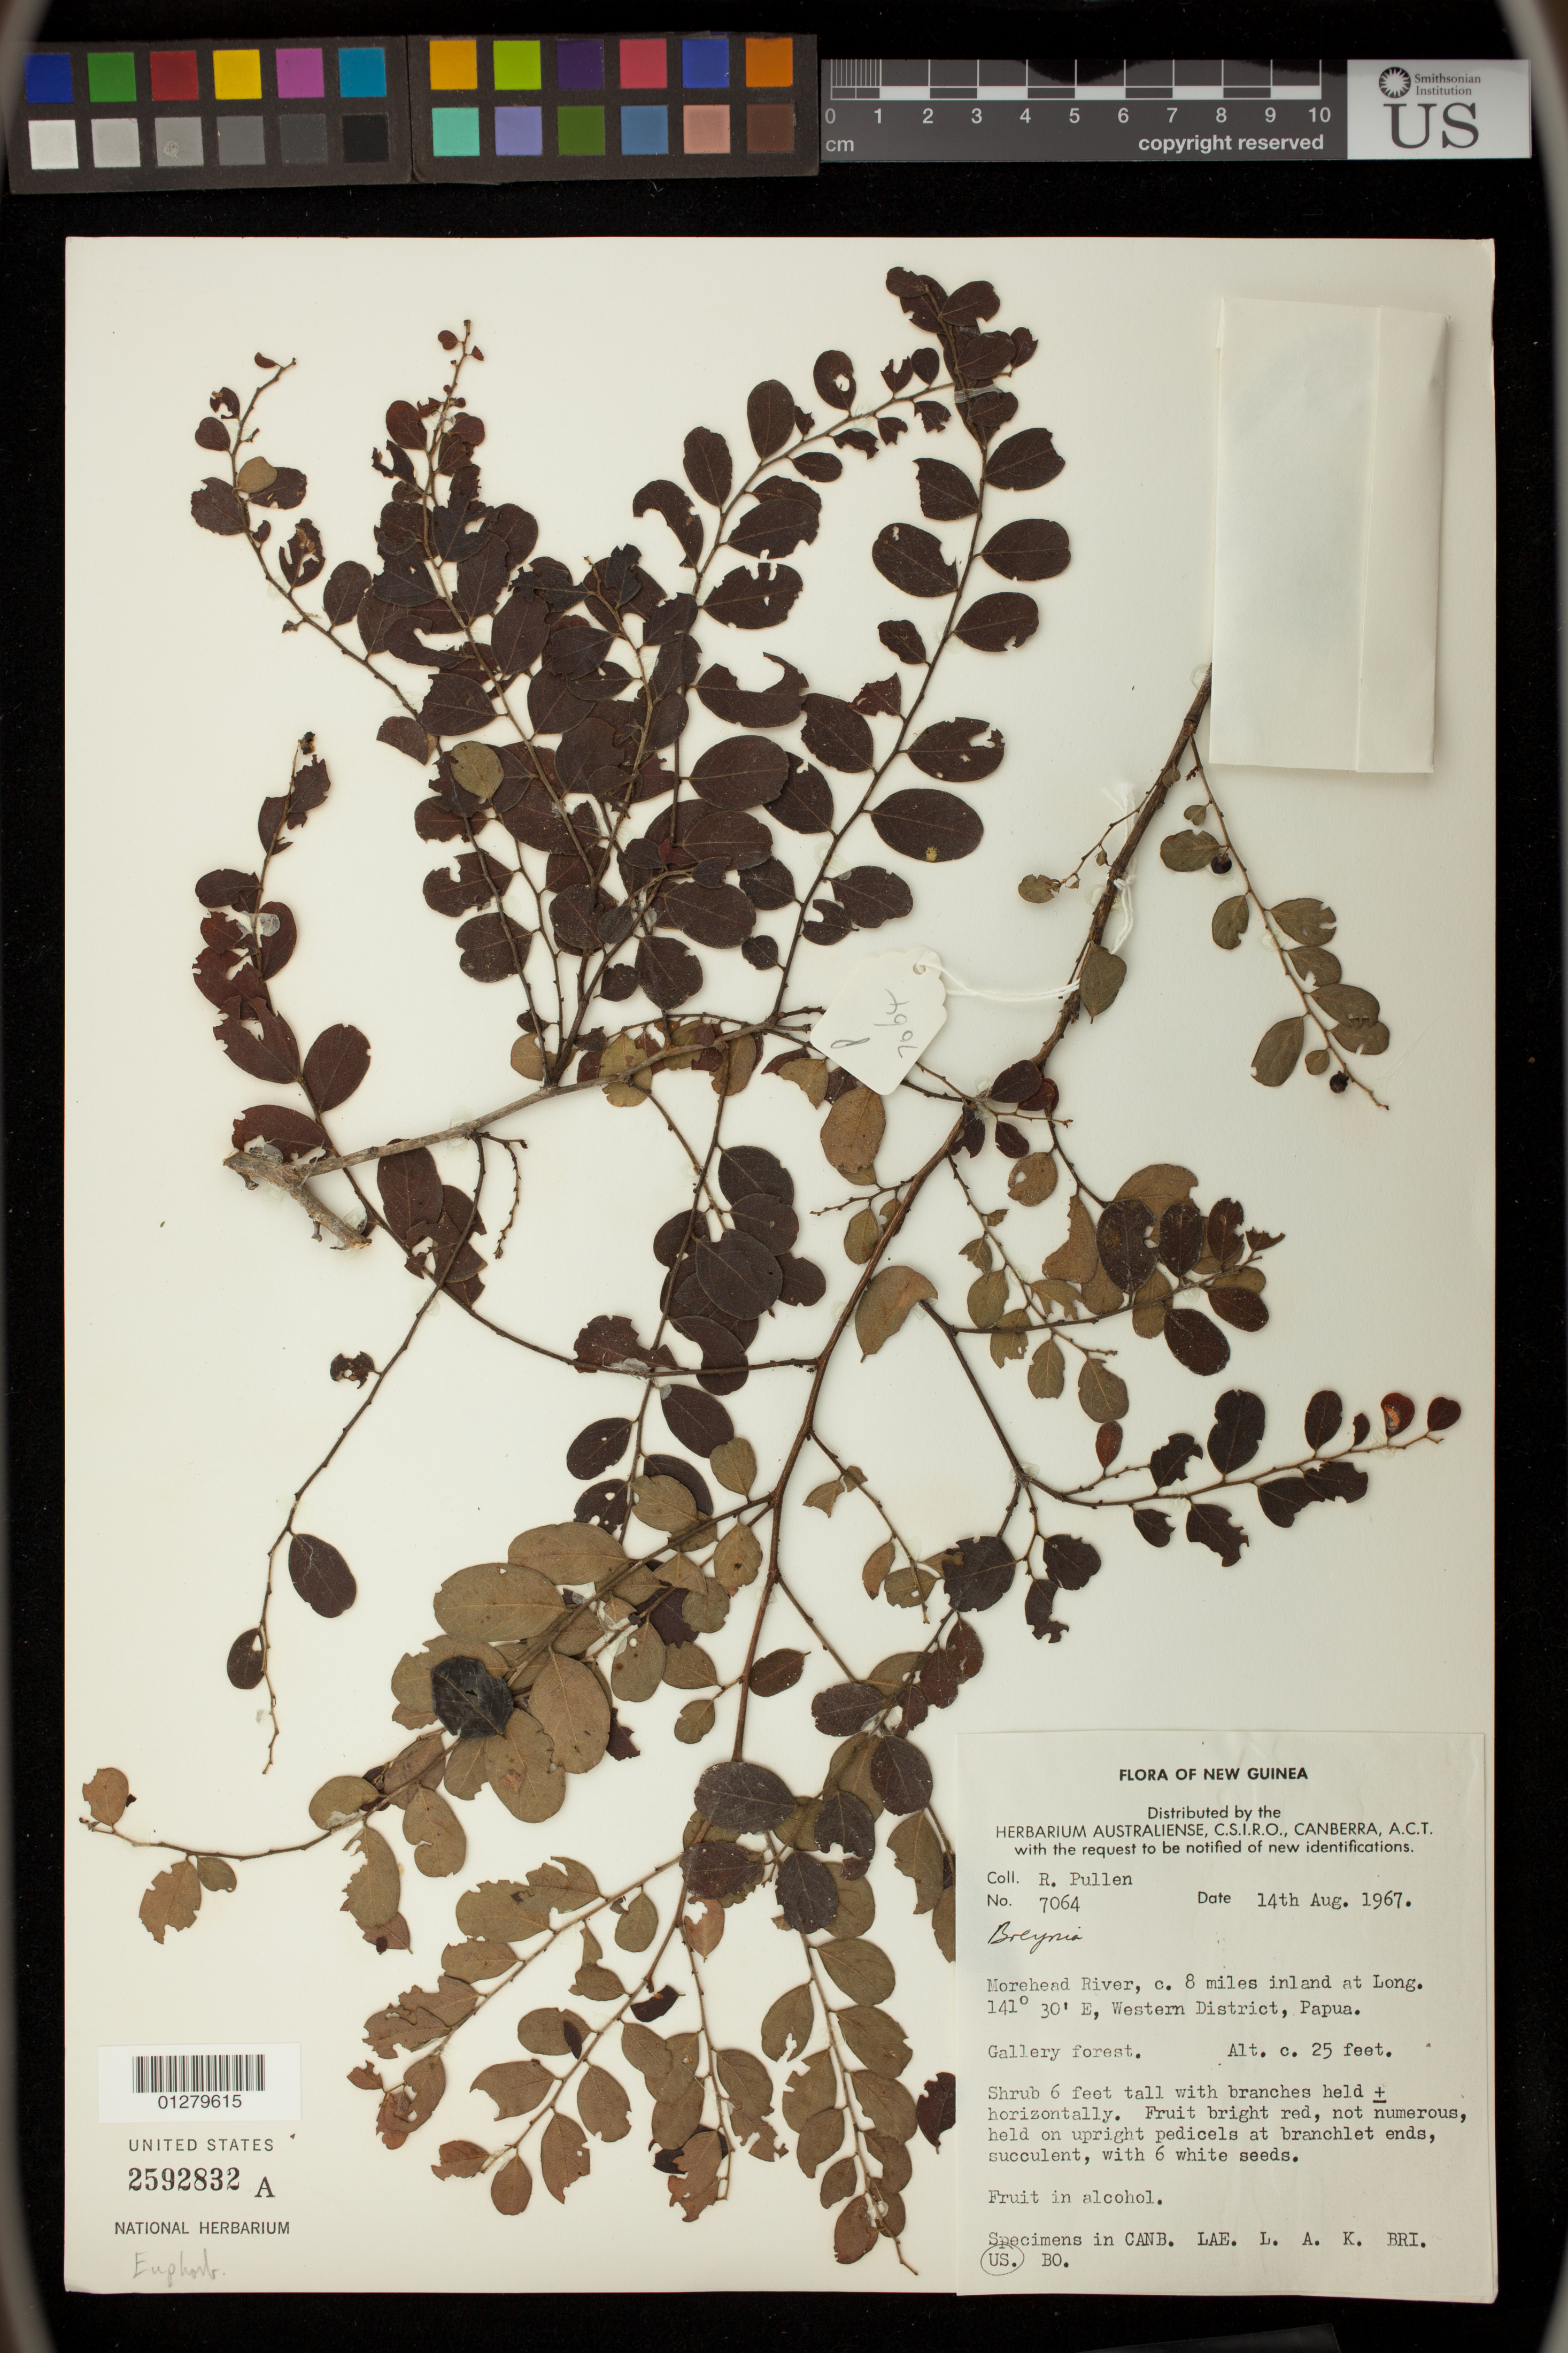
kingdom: Plantae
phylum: Tracheophyta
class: Magnoliopsida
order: Malpighiales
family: Phyllanthaceae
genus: Breynia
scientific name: Breynia sp.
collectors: R. Pullen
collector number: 7064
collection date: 1967-08-14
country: Papua New Guinea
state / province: Western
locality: Morehead River, c. 8 miles inland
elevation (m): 8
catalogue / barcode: US 2592832A